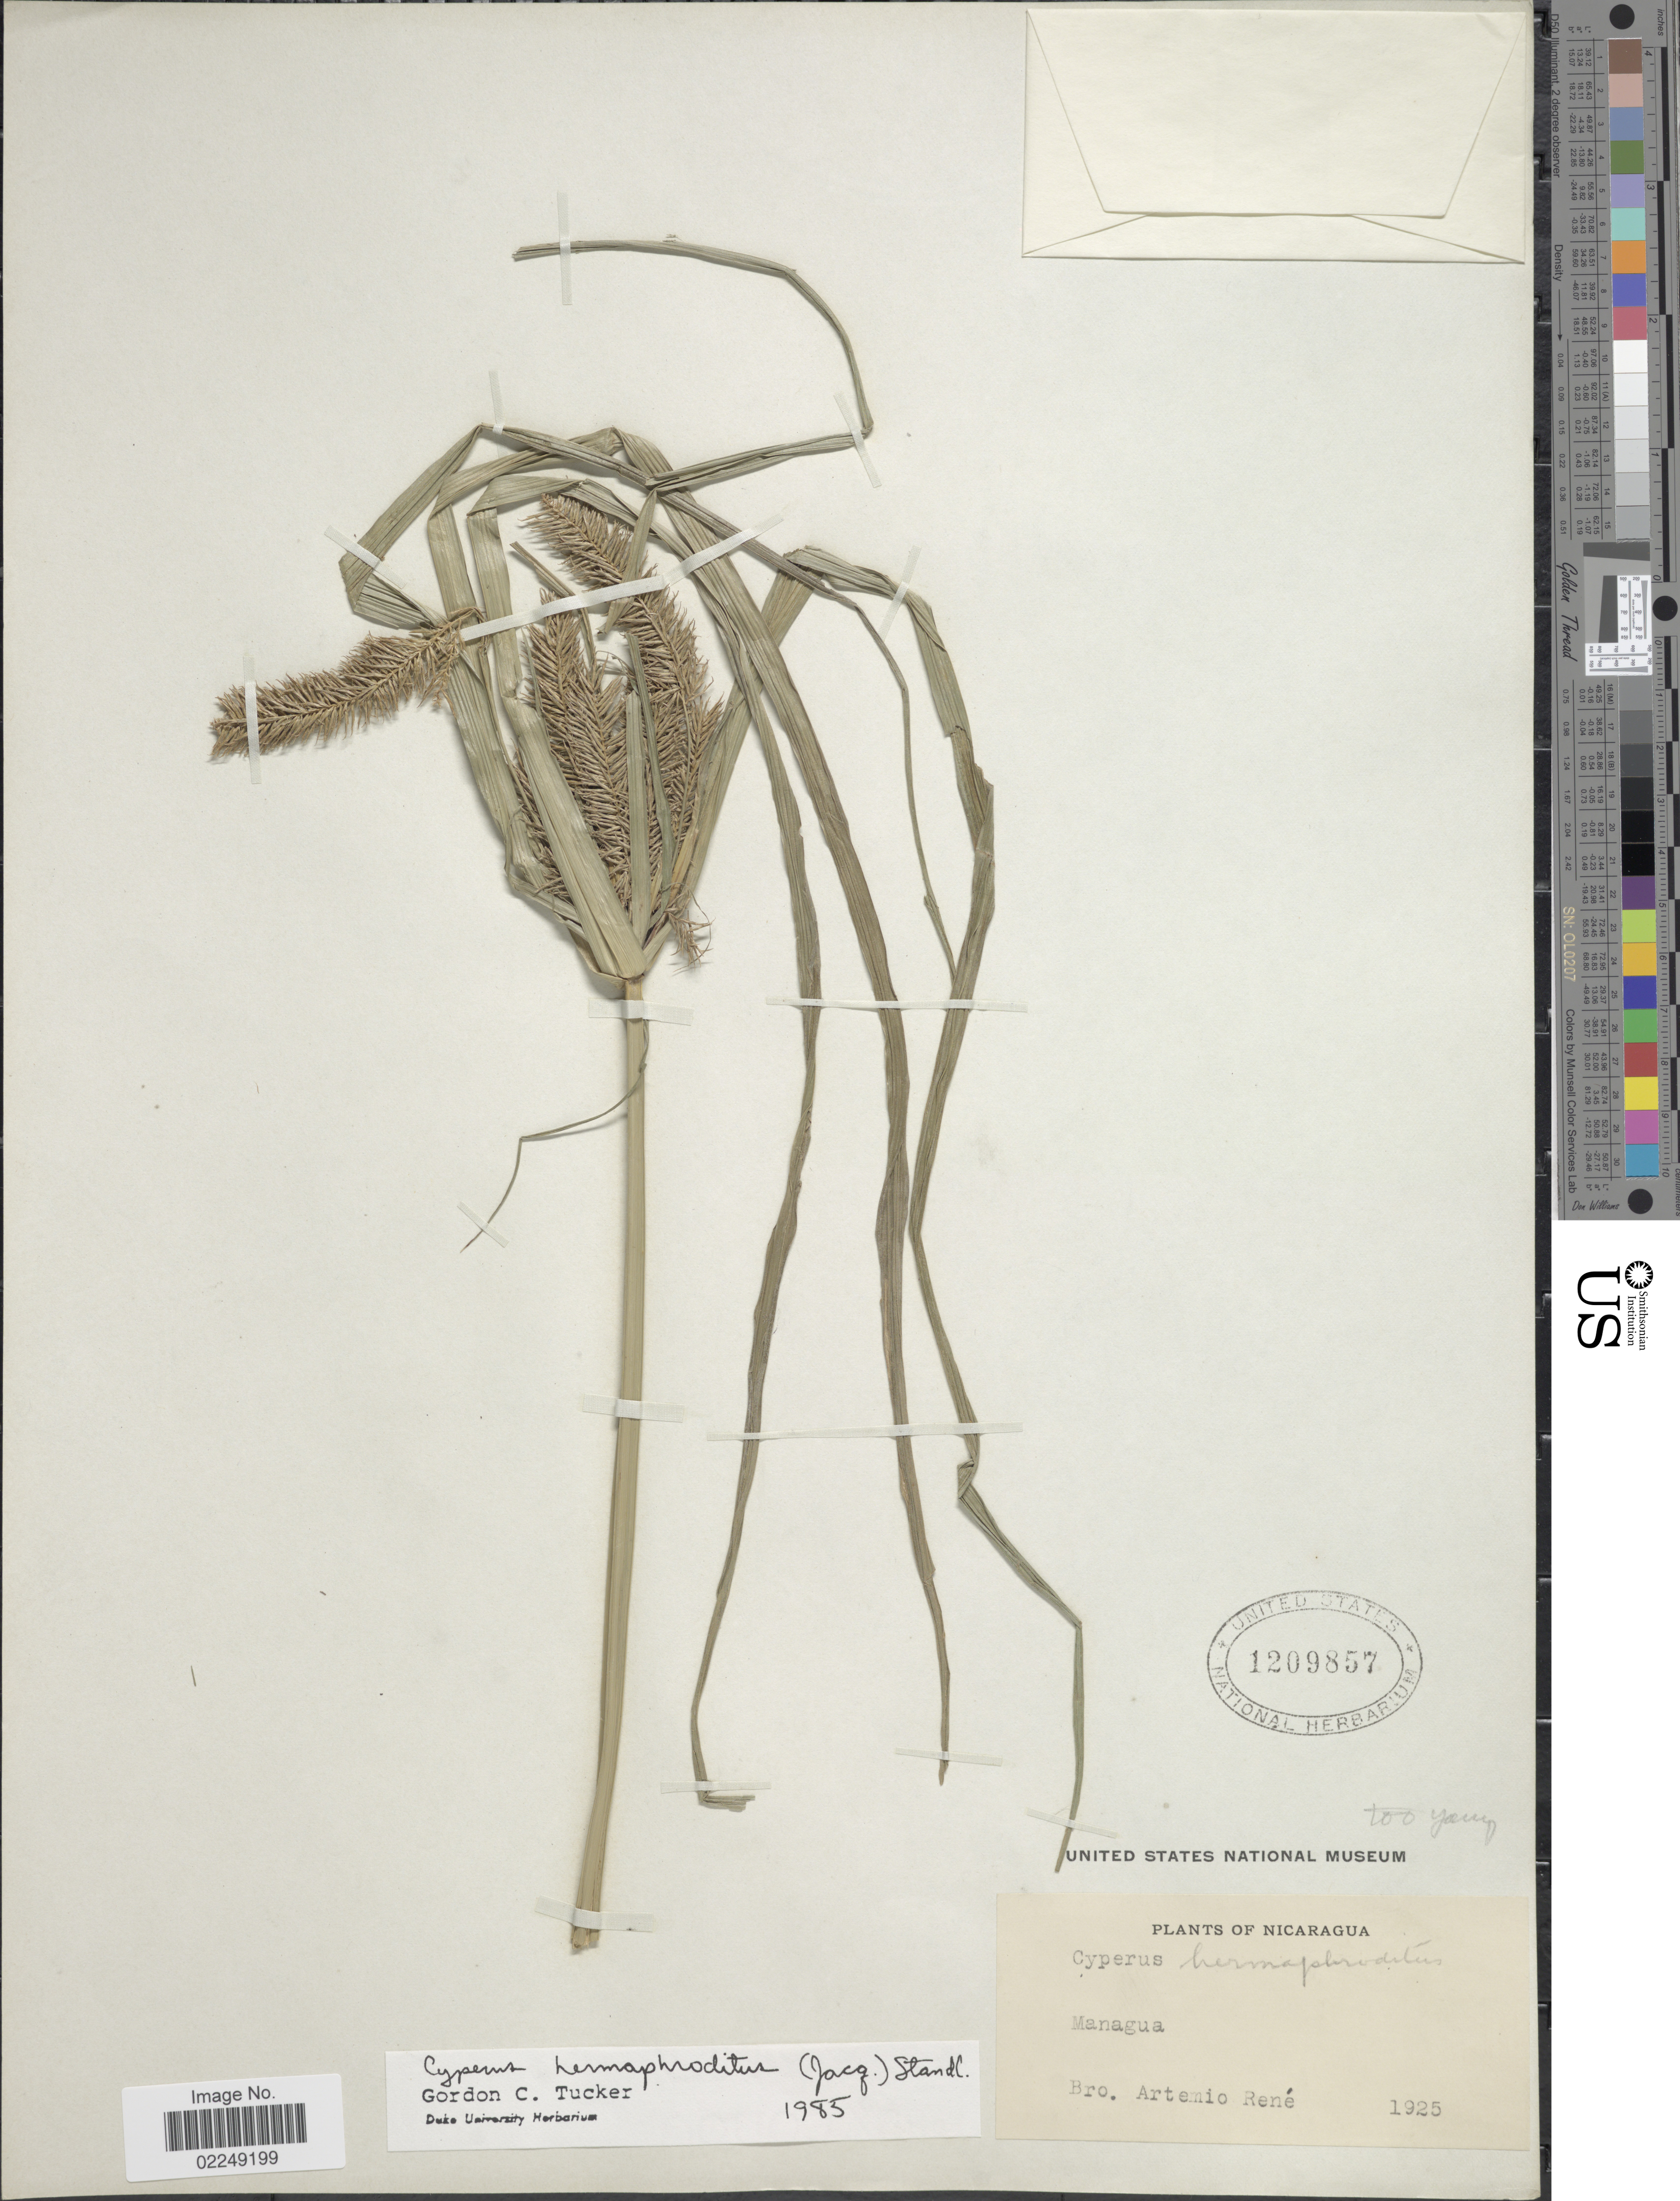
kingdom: Plantae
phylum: Tracheophyta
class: Liliopsida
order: Poales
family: Cyperaceae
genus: Cyperus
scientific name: Cyperus hermaphroditus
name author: (Jacq.) Standl.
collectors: B. Rene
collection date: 1925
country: Nicaragua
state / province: Managua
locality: Managua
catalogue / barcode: US 1209857